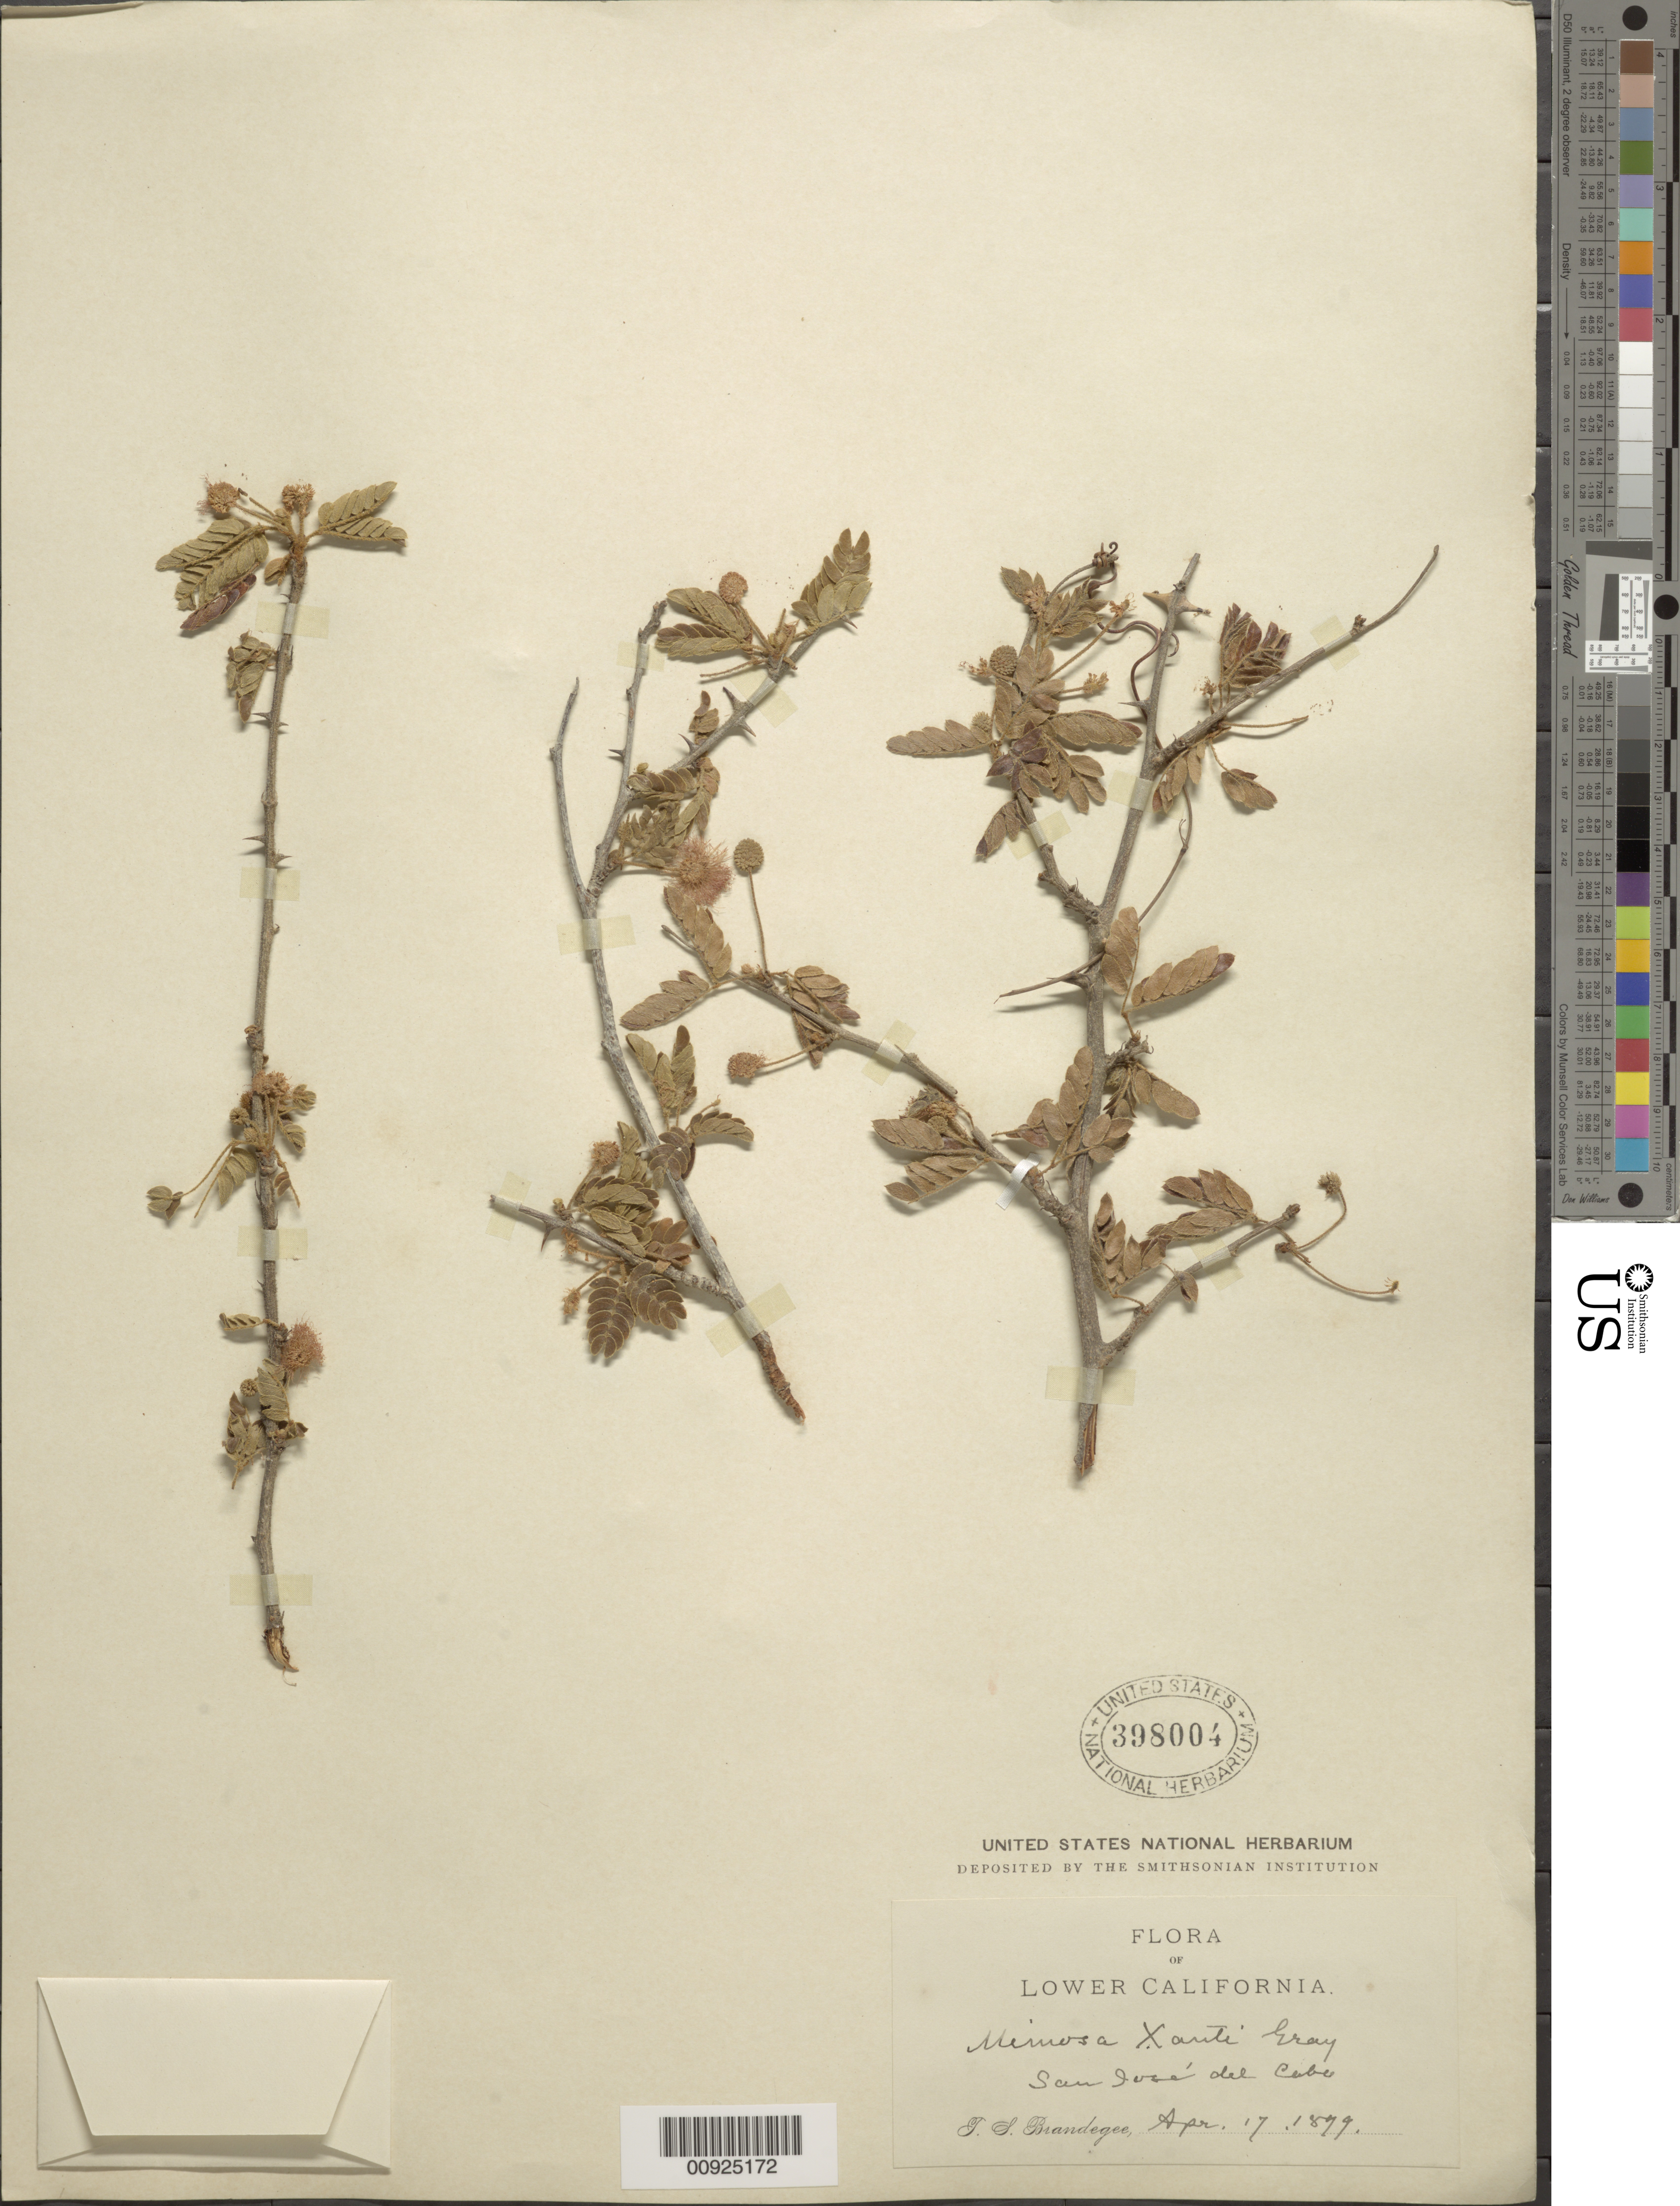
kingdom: Plantae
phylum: Tracheophyta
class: Magnoliopsida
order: Fabales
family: Fabaceae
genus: Mimosa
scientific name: Mimosa xanti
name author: A. Gray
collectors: T. S. Brandegee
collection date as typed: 17 Apr 1879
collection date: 1879-04-17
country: Mexico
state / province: Baja California Sur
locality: San José del Cabo, Lower Califonia.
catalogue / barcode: US 398004